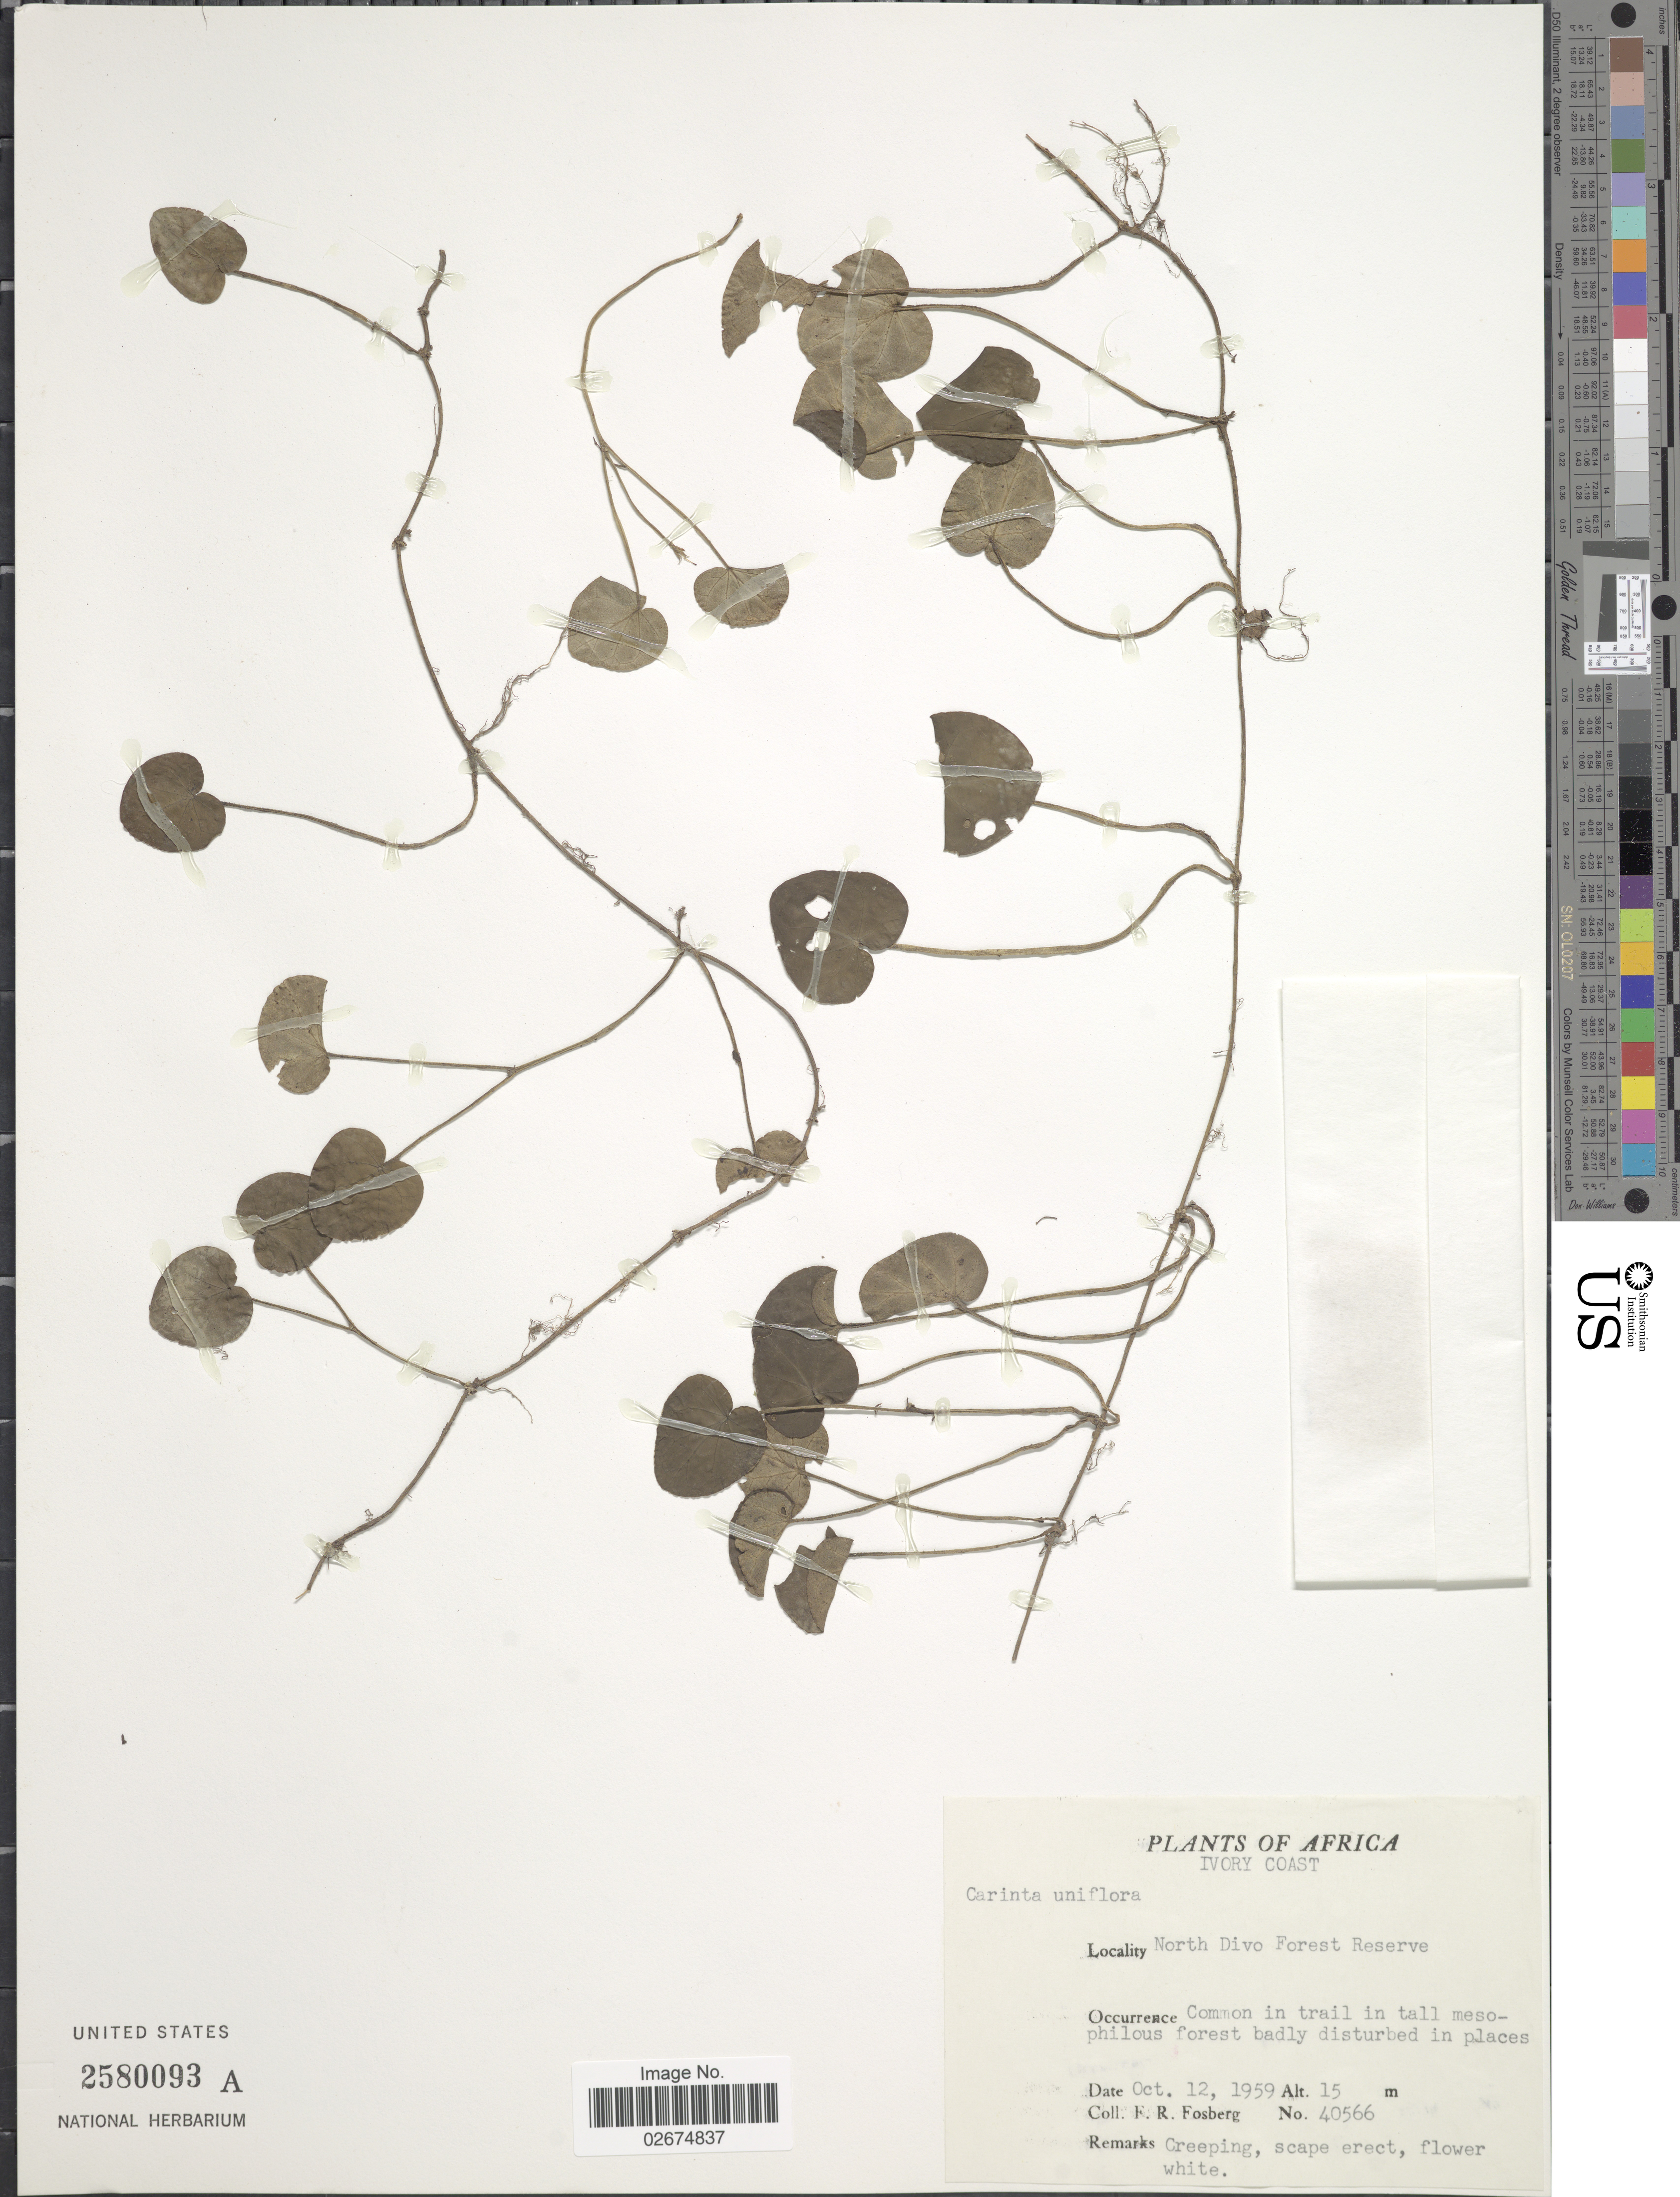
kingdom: Plantae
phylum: Tracheophyta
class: Magnoliopsida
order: Gentianales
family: Rubiaceae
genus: Geophila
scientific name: Geophila uniflora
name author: Hiern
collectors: F. R. Fosberg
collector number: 40566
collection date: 1959-10-12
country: Ivory Coast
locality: North Divo Forest Reserve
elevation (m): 15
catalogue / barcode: US 2580093A